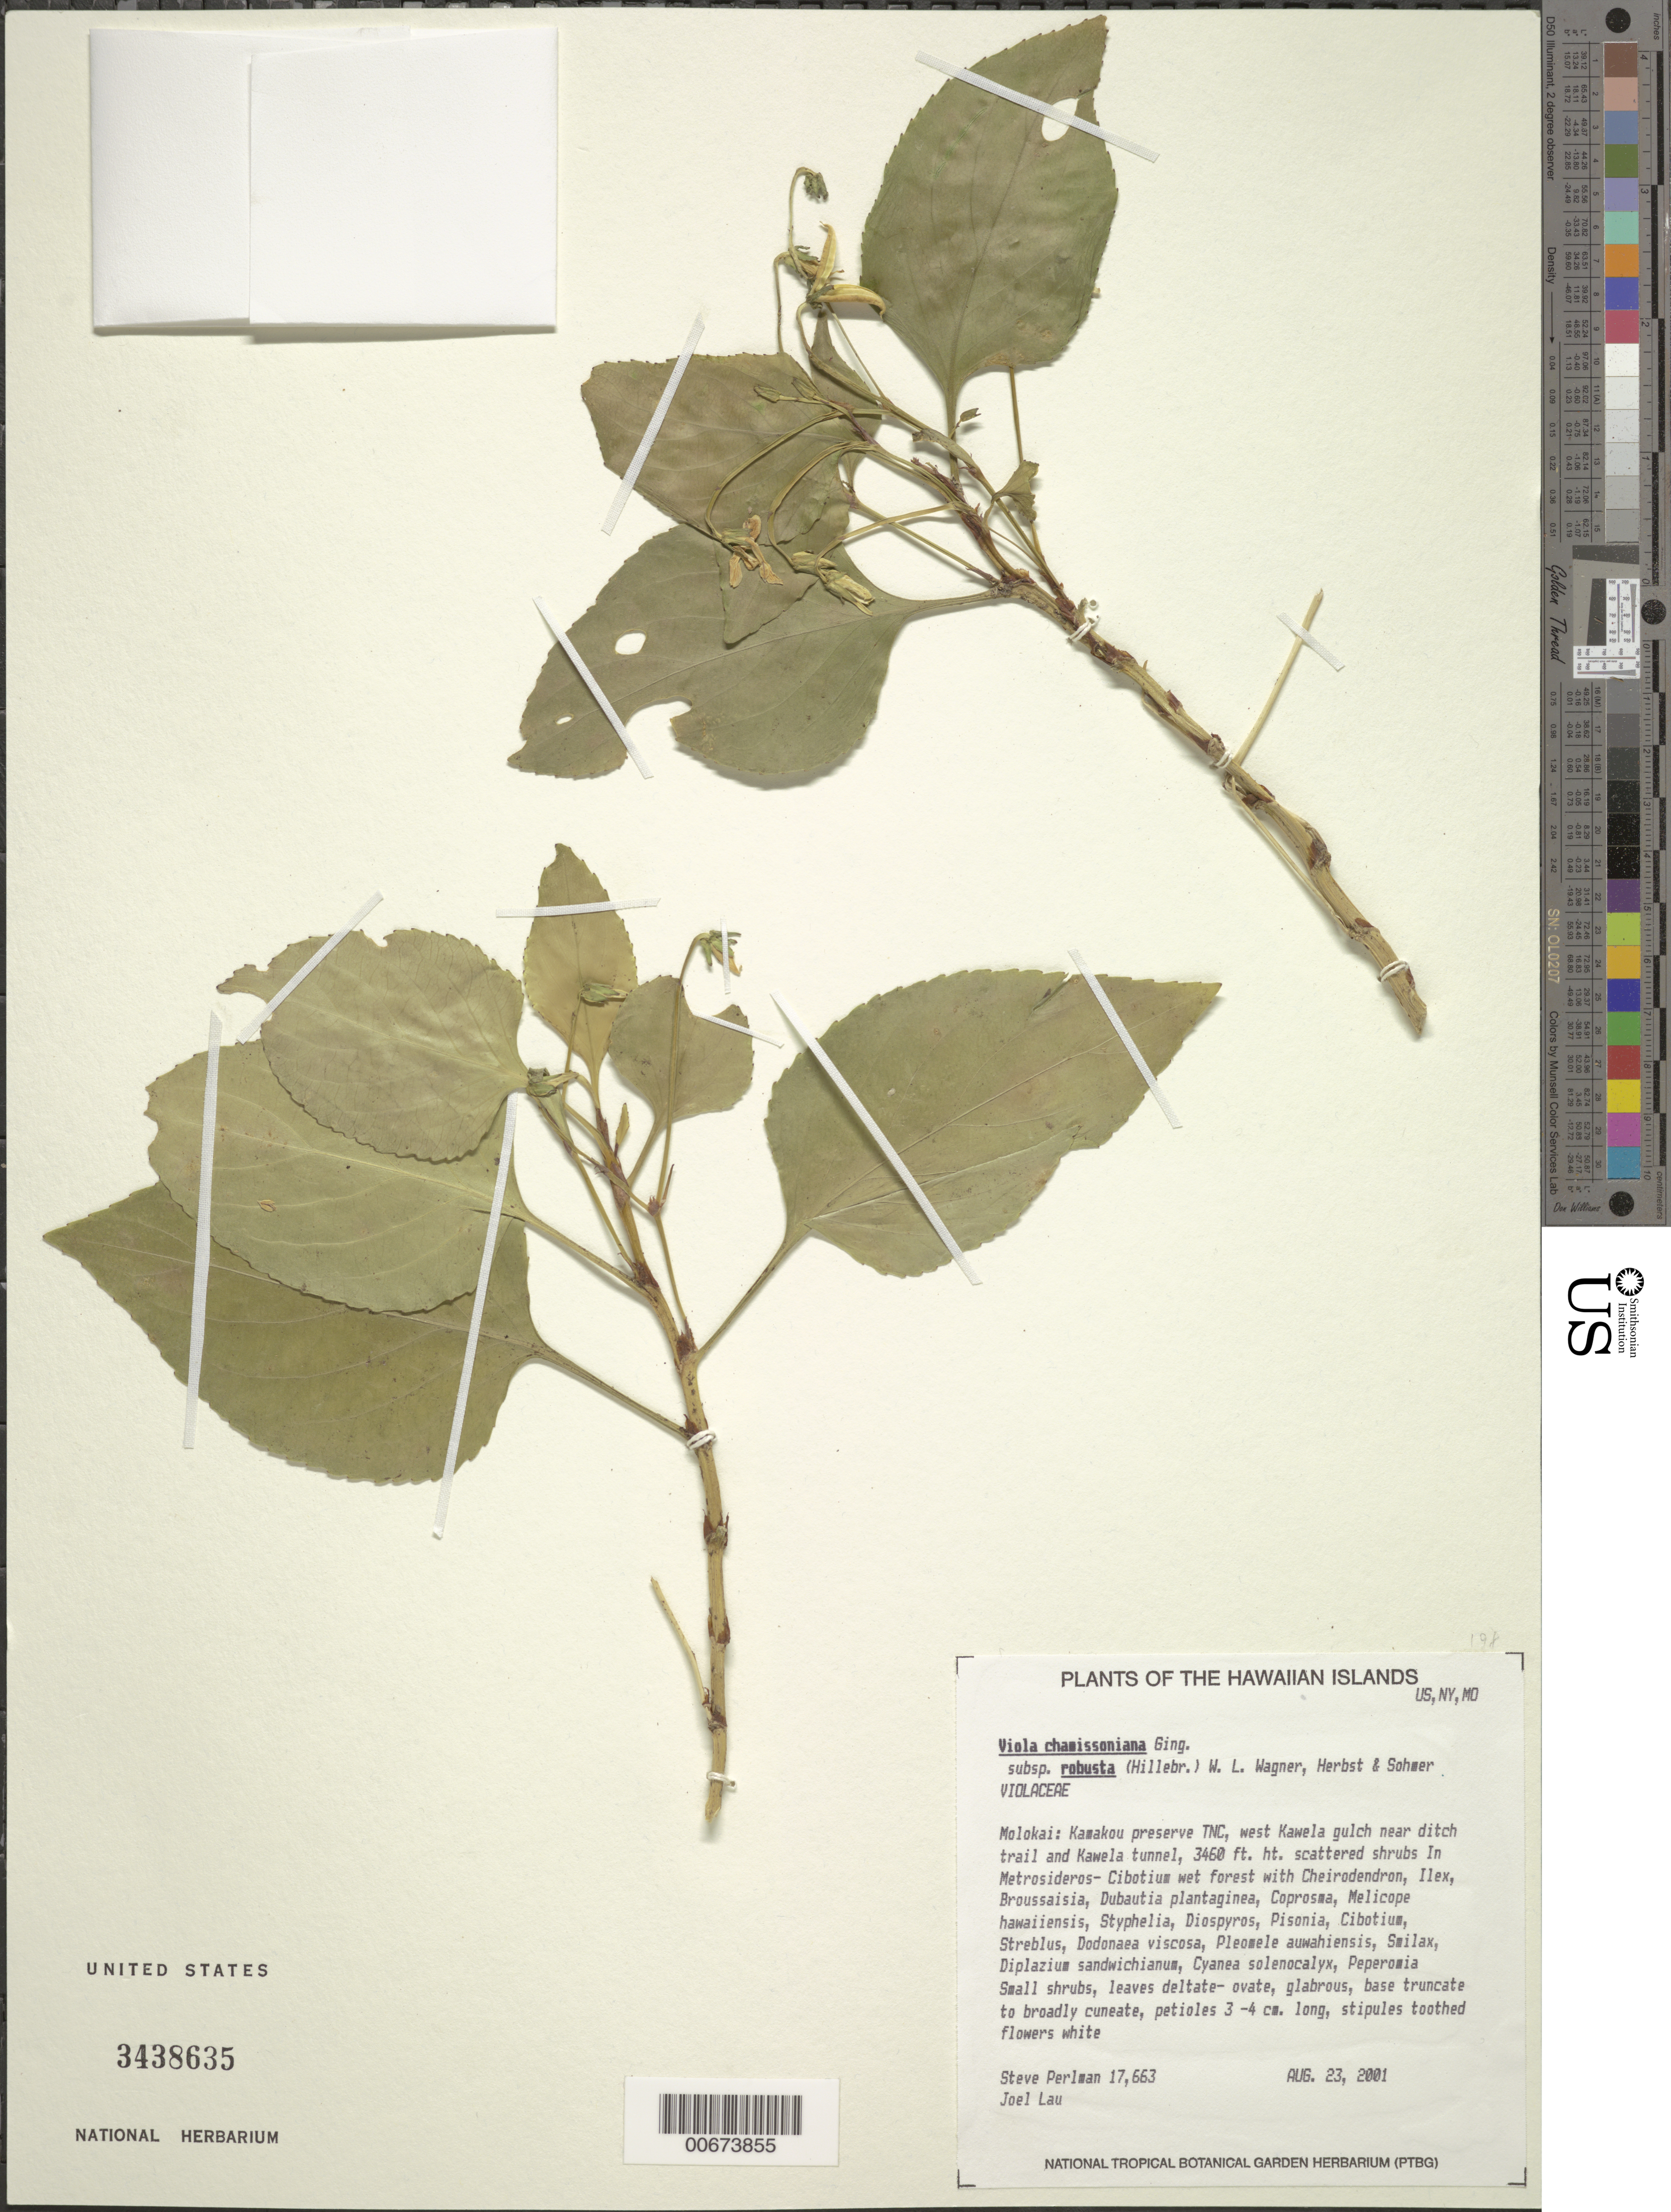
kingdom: Plantae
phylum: Tracheophyta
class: Magnoliopsida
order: Malpighiales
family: Violaceae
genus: Viola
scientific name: Viola chamissoniana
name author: Ging.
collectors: S. P. Perlman & J. Lau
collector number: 17663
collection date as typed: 23 Aug 2001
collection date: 2001-08-23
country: United States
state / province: Hawaii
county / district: Maui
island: Moloka'i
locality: Kamakou preserve TNC, west Kawela gulch near ditch trail and Kawela tunnel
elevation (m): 1055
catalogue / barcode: US 3438635